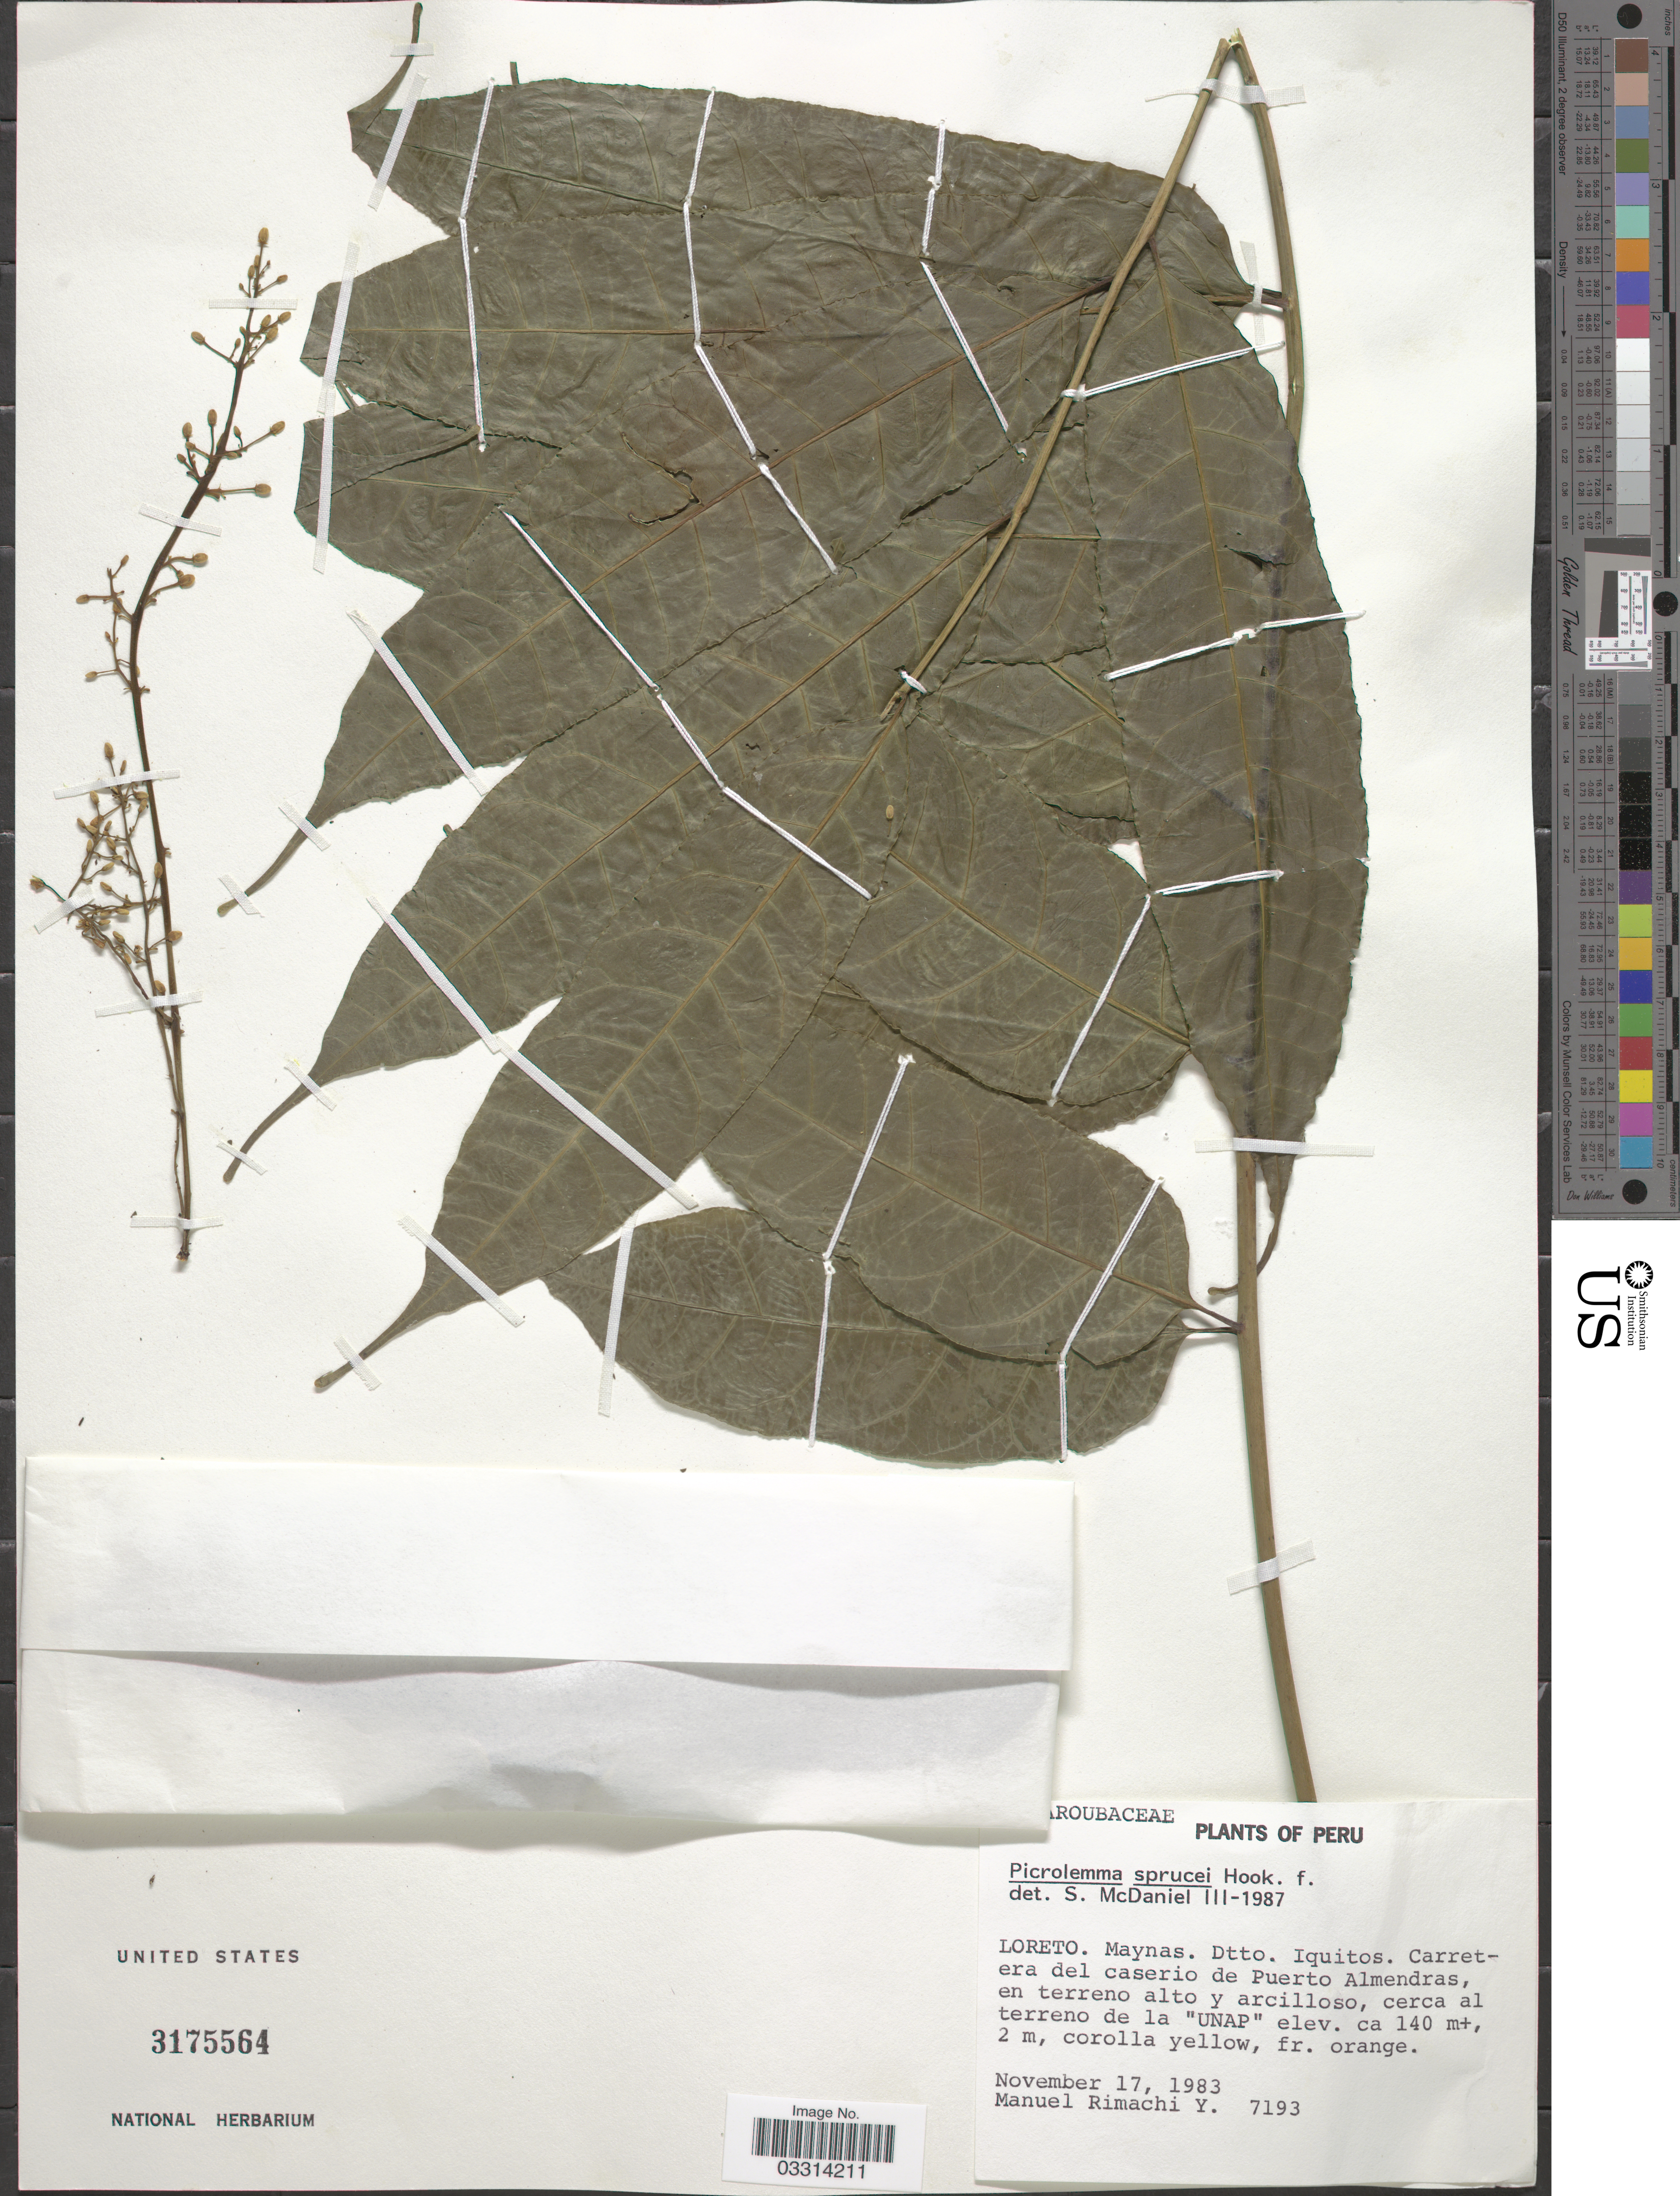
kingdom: Plantae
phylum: Tracheophyta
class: Magnoliopsida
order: Sapindales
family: Simaroubaceae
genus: Picrolemma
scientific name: Picrolemma sprucei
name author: Hook. f.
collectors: M. Rimachi Y.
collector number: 7193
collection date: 1983-11-17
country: Peru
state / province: Loreto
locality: Maynas. Dtto. Iquitos. Carretera del caserio de Puerto Almendras, en terreno alto y arcilloso, cerca al terreno de la "UNAP".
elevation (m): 140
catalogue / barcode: US 3175564